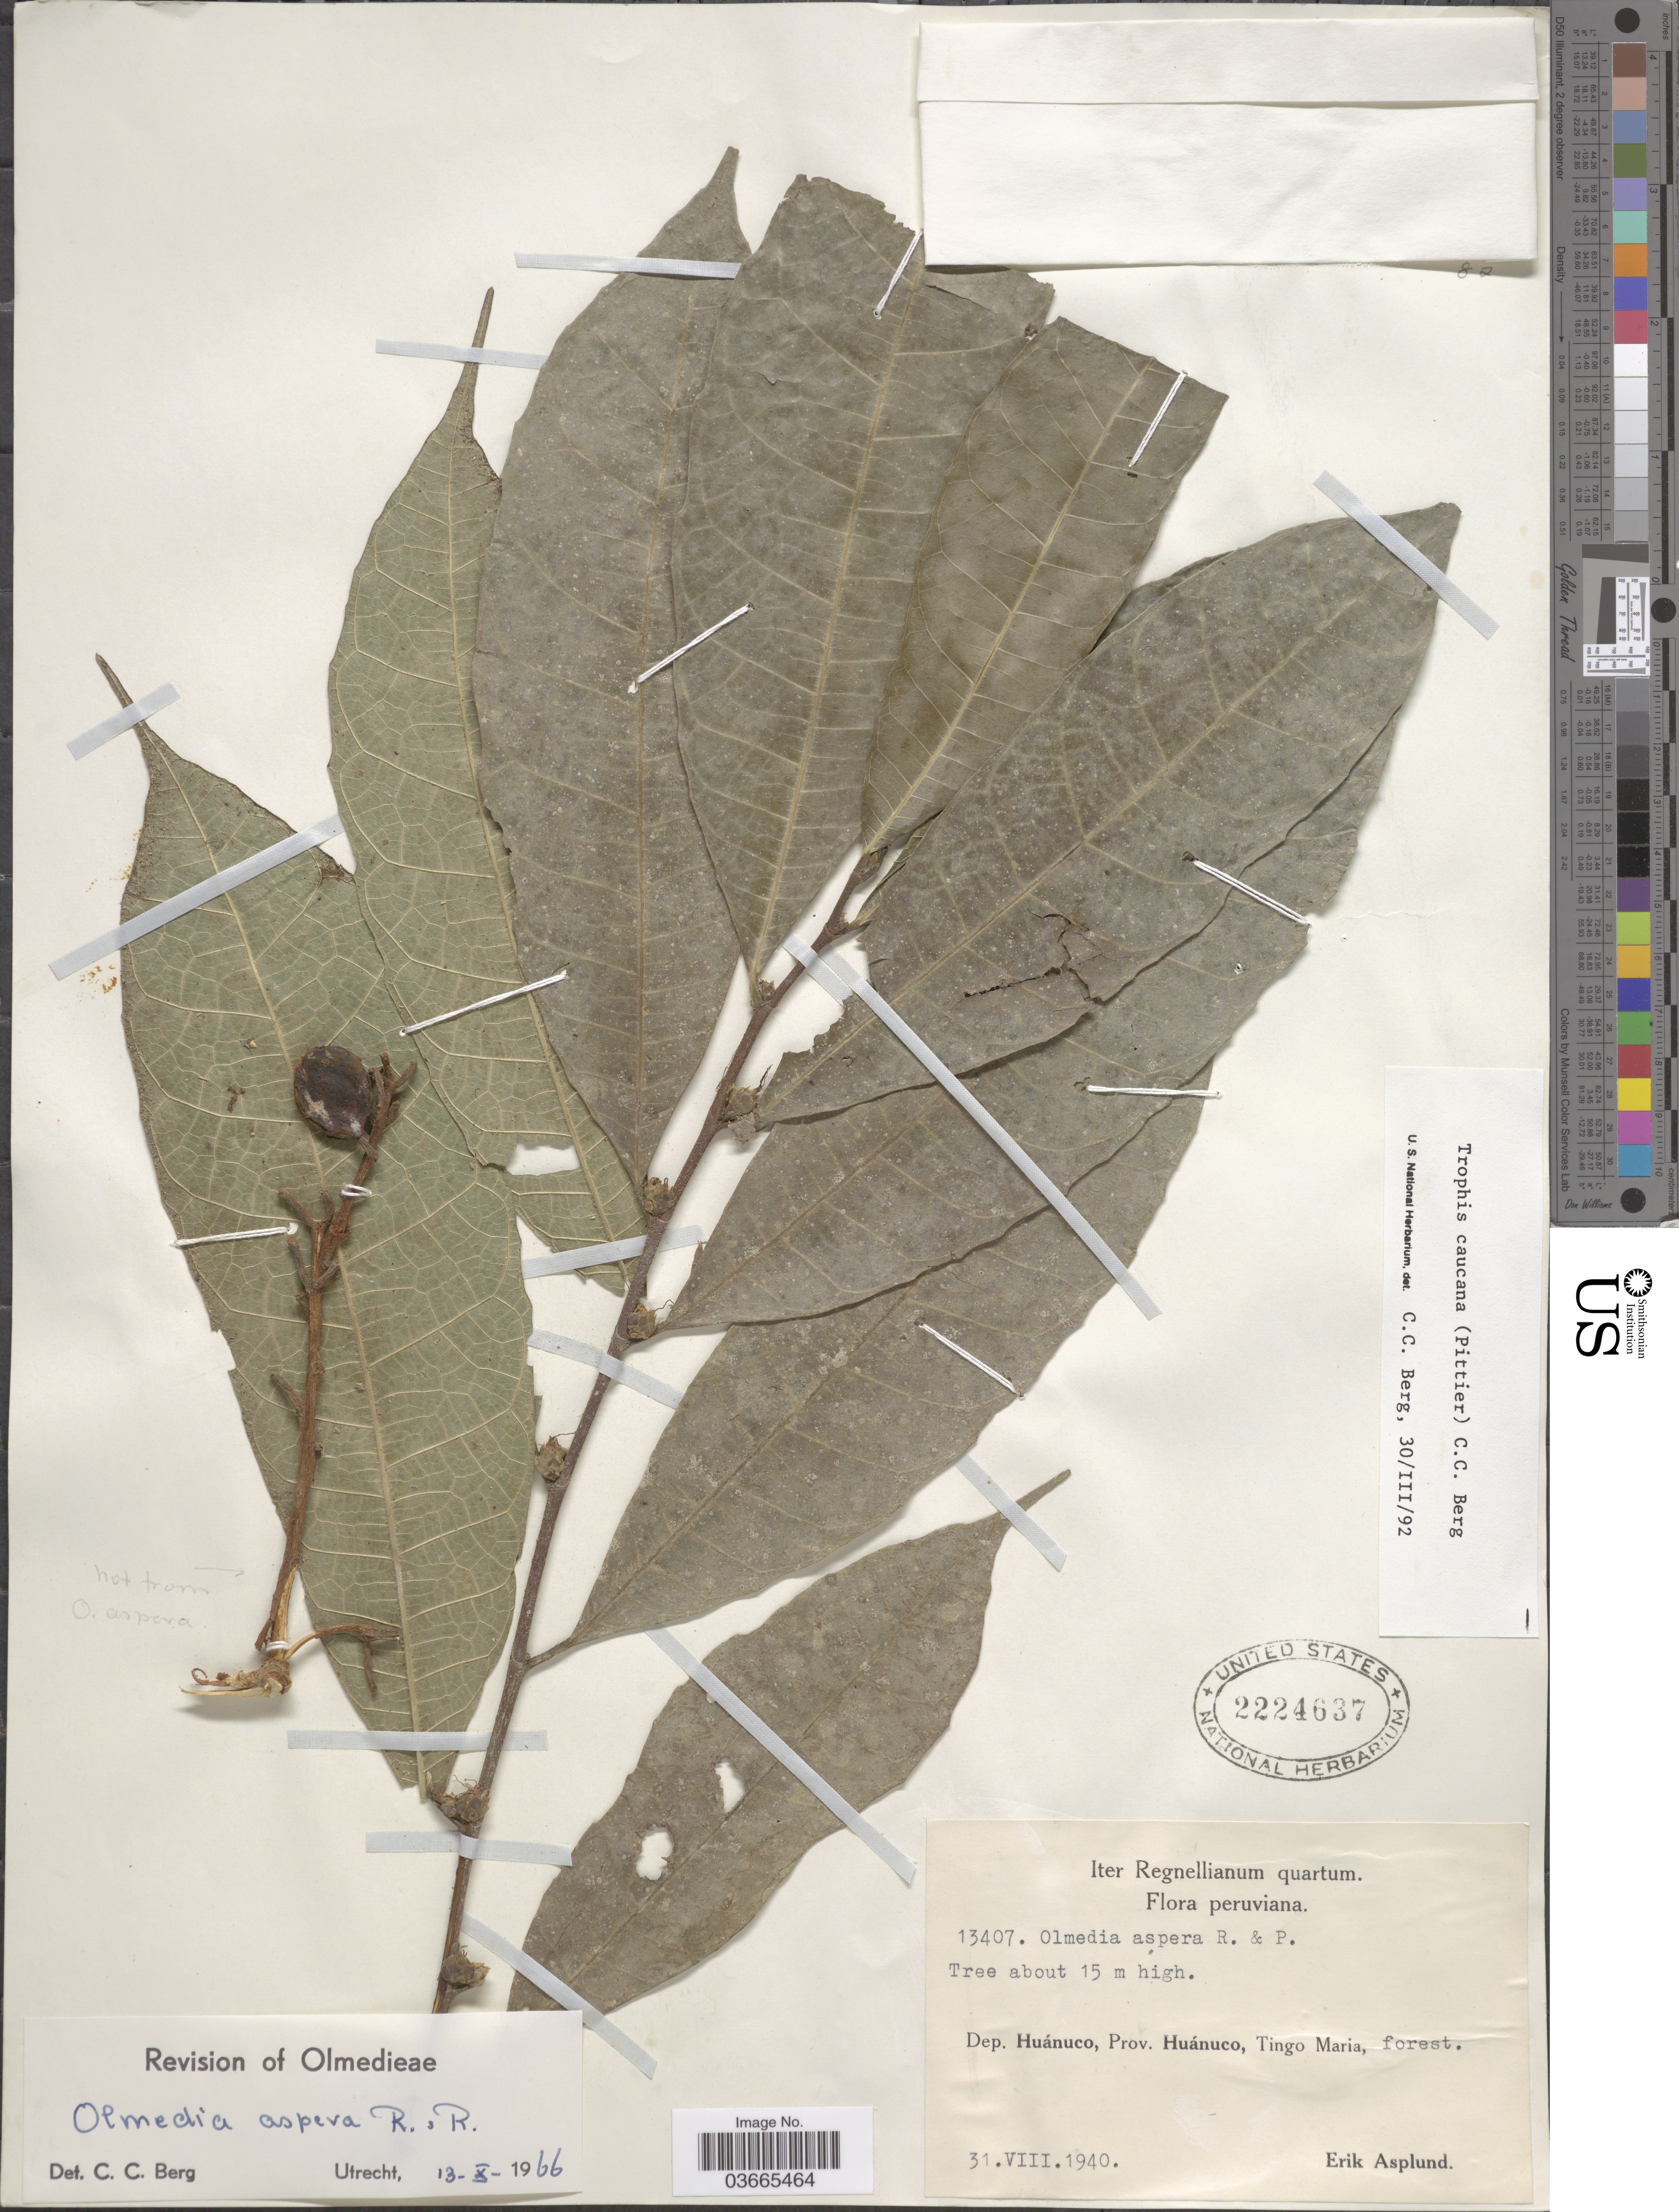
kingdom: Plantae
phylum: Tracheophyta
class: Magnoliopsida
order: Rosales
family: Moraceae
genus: Olmedia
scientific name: Olmedia aspera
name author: Ruiz & Pav.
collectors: E. Asplund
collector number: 13407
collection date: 1940-08-31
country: Peru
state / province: Huánuco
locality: Dep. Huánuco, Tingo Maria, forest.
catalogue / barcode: US 2224637